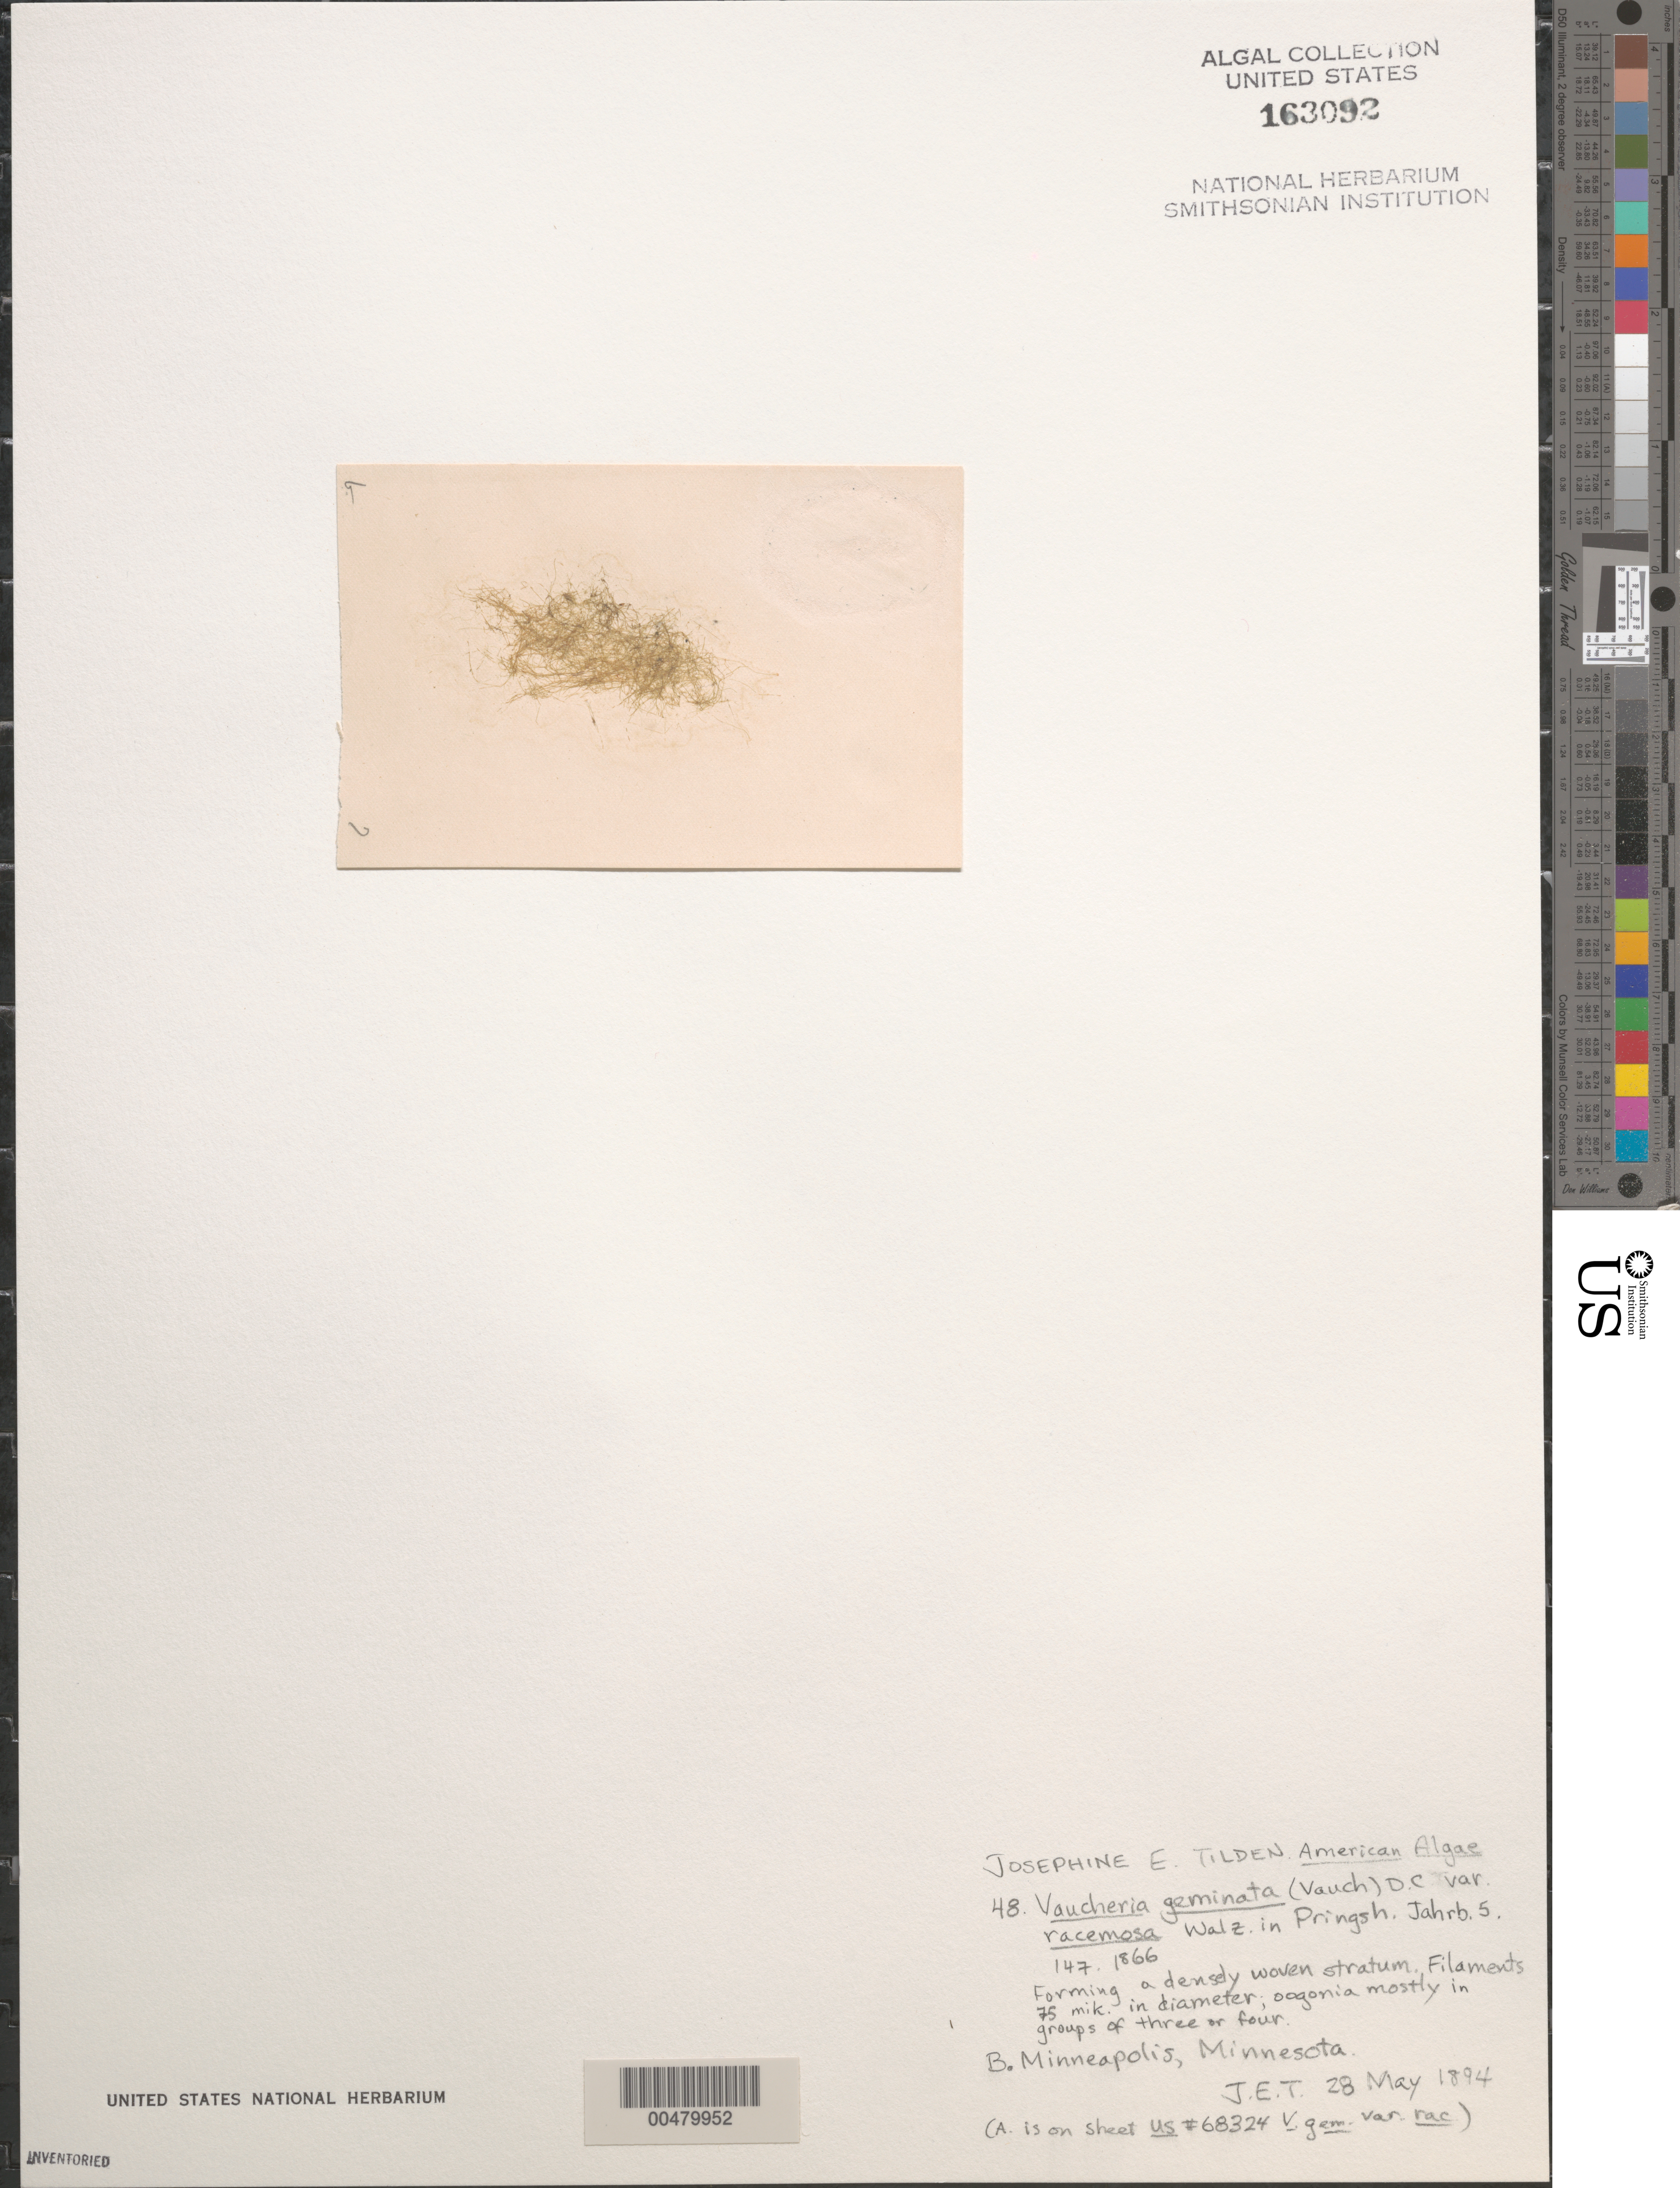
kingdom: Chromista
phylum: Ochrophyta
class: Xanthophyceae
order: Vaucheriales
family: Vaucheriaceae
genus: Vaucheria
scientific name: Vaucheria geminata var. racemosa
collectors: J. E. Tilden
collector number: JET 48b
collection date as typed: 28 May 1894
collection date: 1894-05-28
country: United States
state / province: Minnesota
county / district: Hennepin County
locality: Minneapolis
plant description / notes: Tilden, American Algae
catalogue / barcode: US 163092